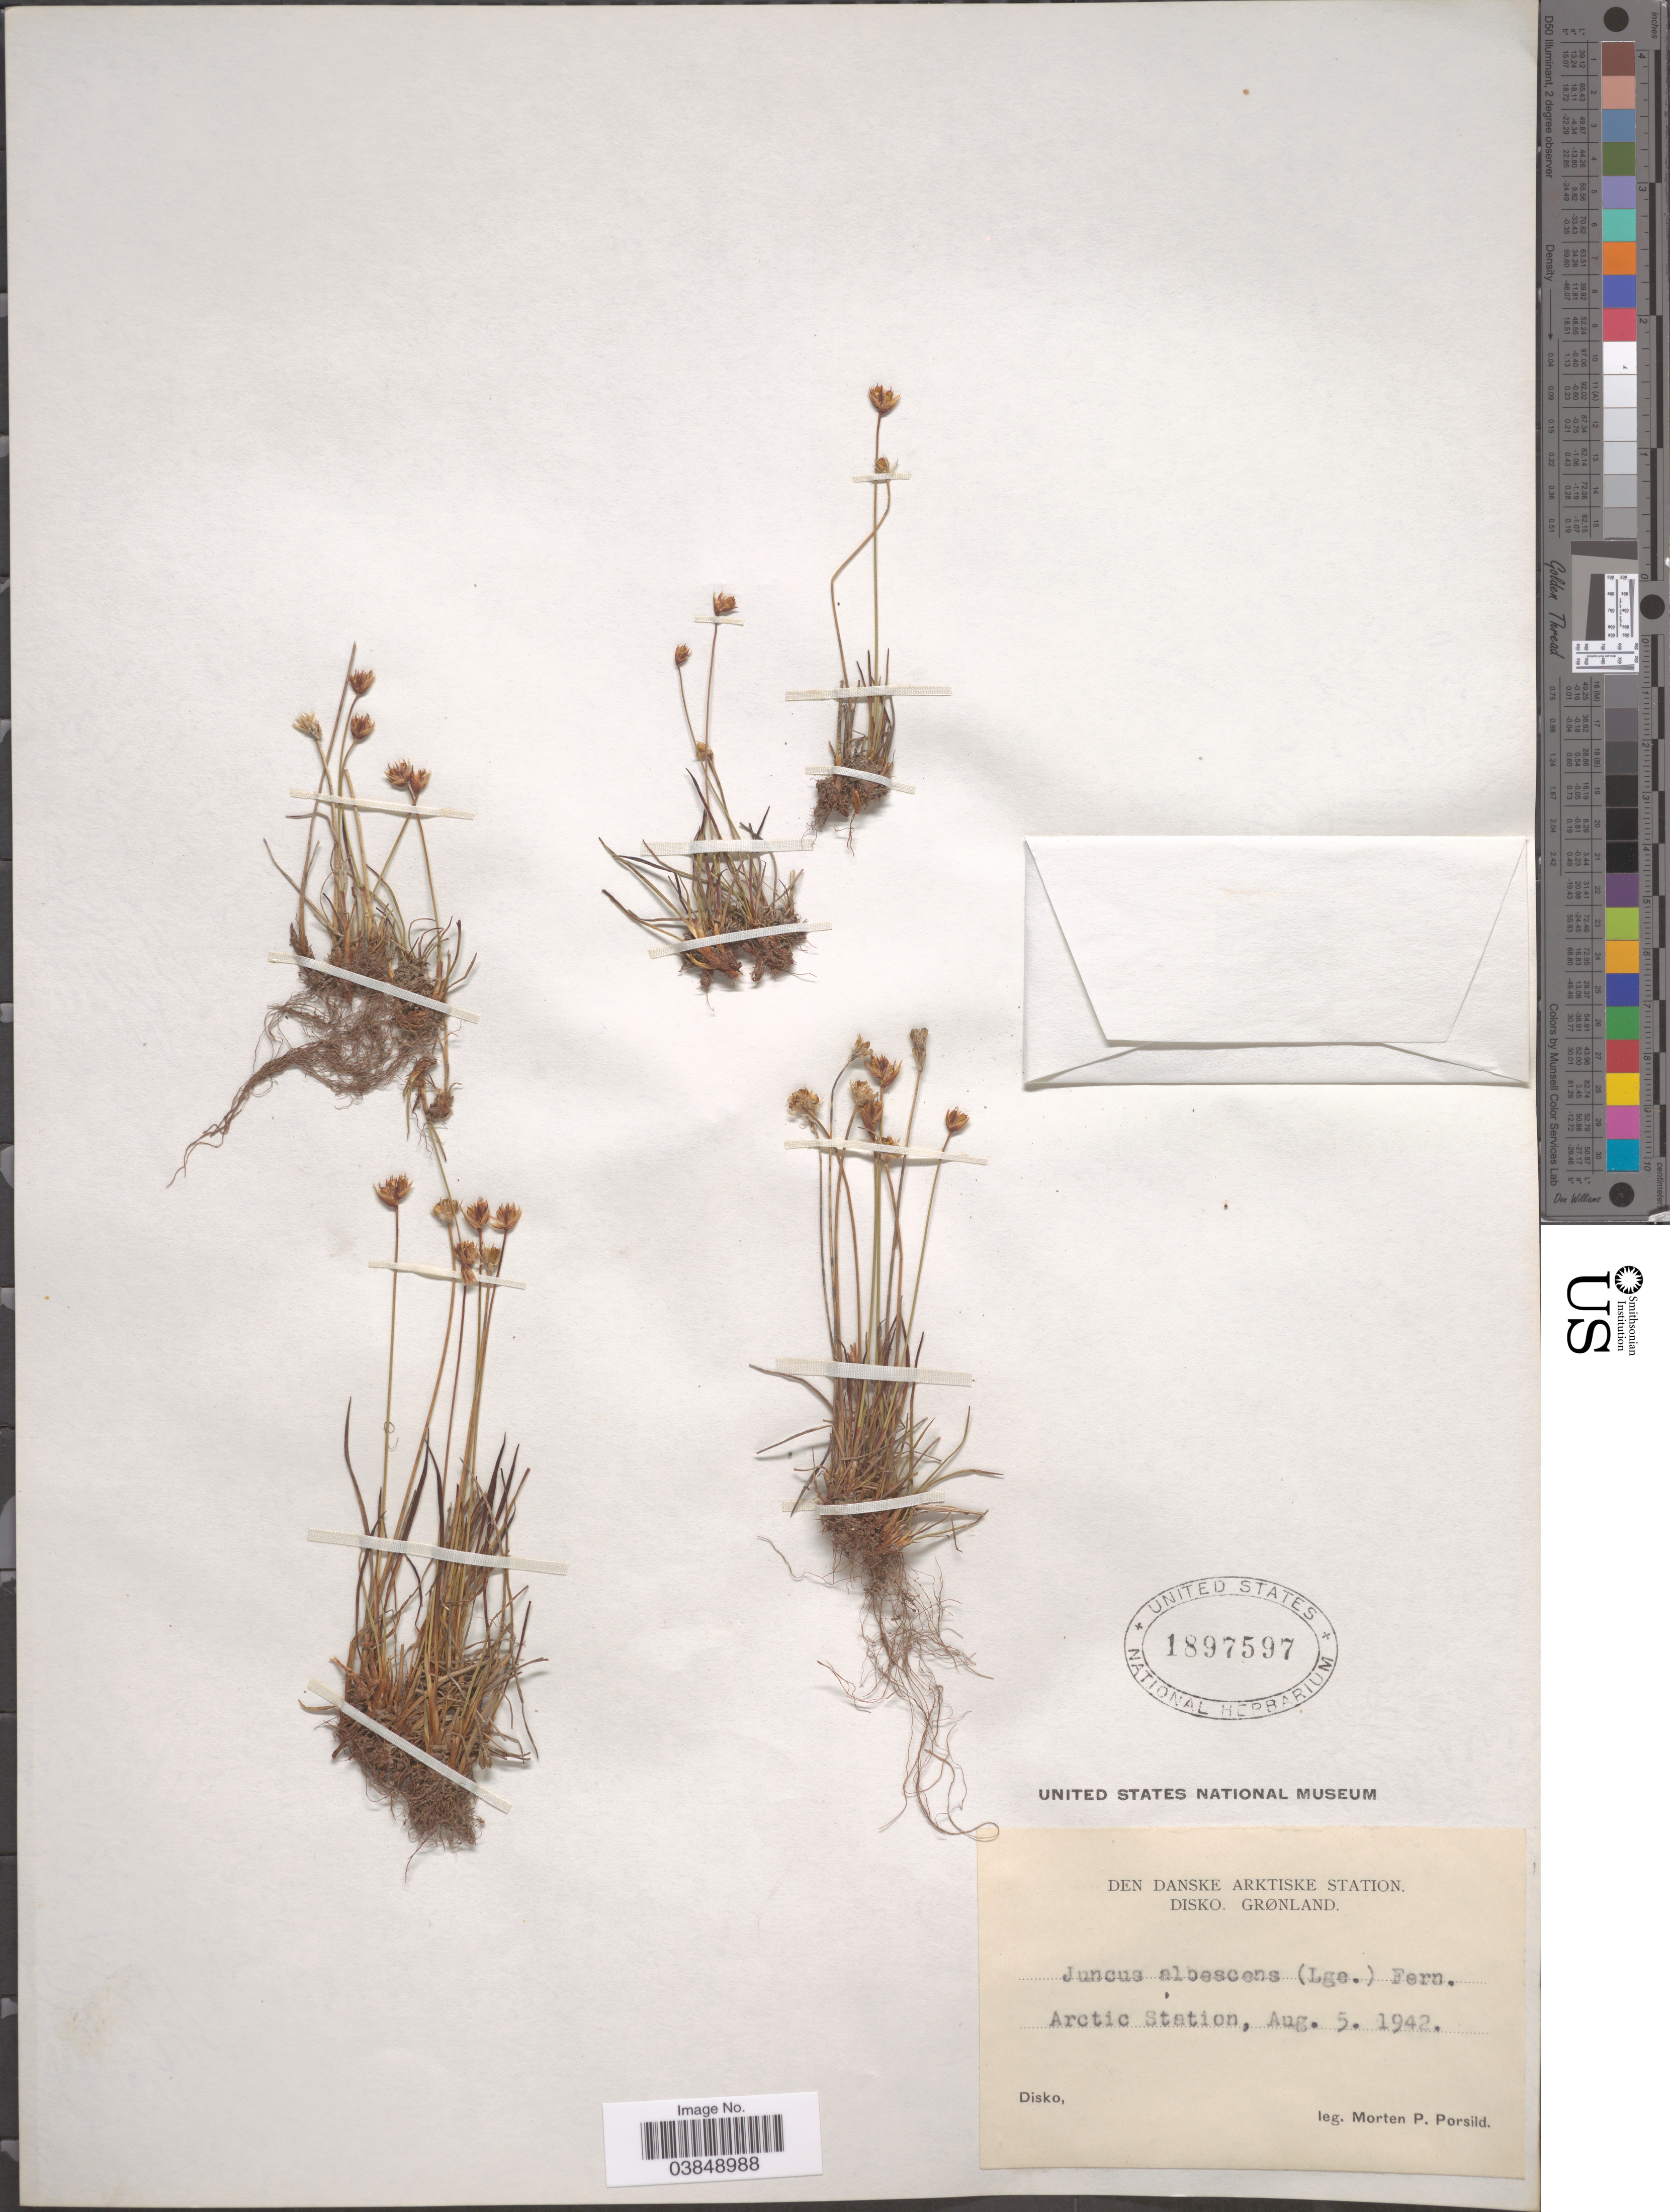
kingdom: Plantae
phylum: Tracheophyta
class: Liliopsida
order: Poales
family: Juncaceae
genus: Juncus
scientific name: Juncus albescens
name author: Fernald & Lange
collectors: M. P. Porsild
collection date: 1942-08-05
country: Greenland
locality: Den Danske Arktiske Station. Disko. Grønland. Arctic Station.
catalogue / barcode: US 1897597